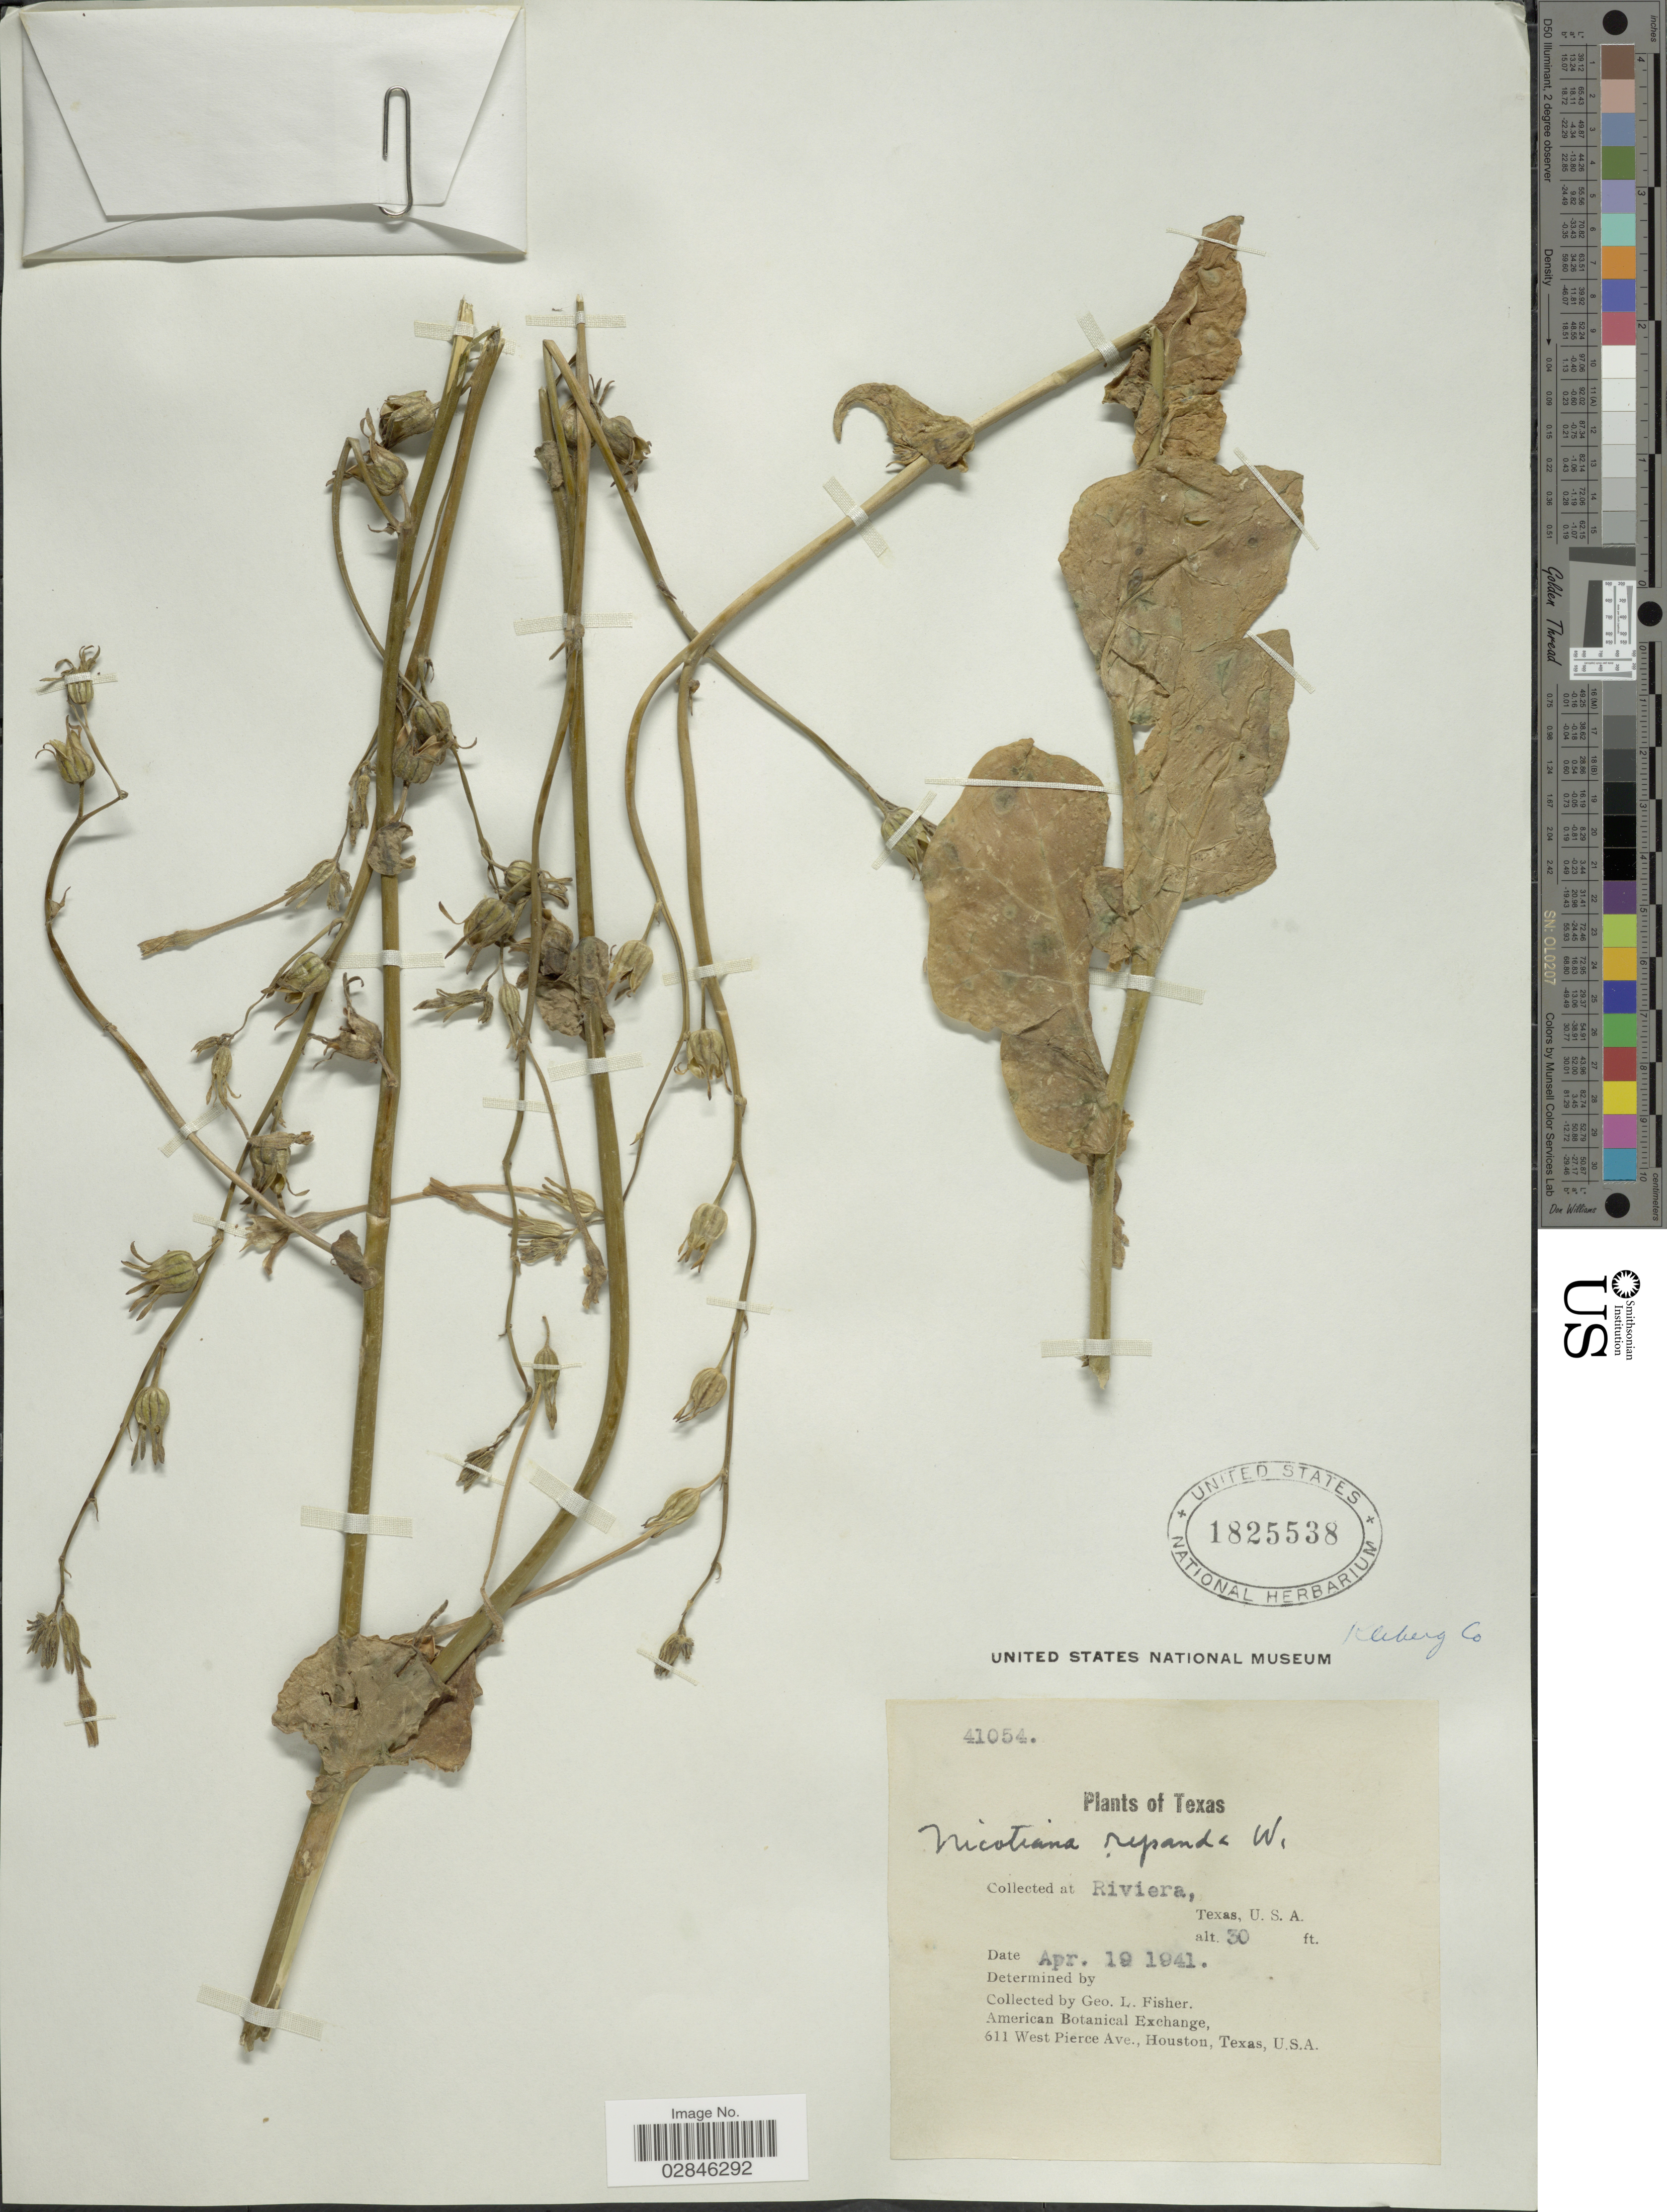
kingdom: Plantae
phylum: Tracheophyta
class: Magnoliopsida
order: Solanales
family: Solanaceae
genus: Nicotiana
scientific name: Nicotiana repanda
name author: Willd. ex Lehm.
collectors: G. L. Fisher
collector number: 41054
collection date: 1941-04-19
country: United States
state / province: Texas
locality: Riviera, U.S.A. Kleberg Co.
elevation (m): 9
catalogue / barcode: US 1825538